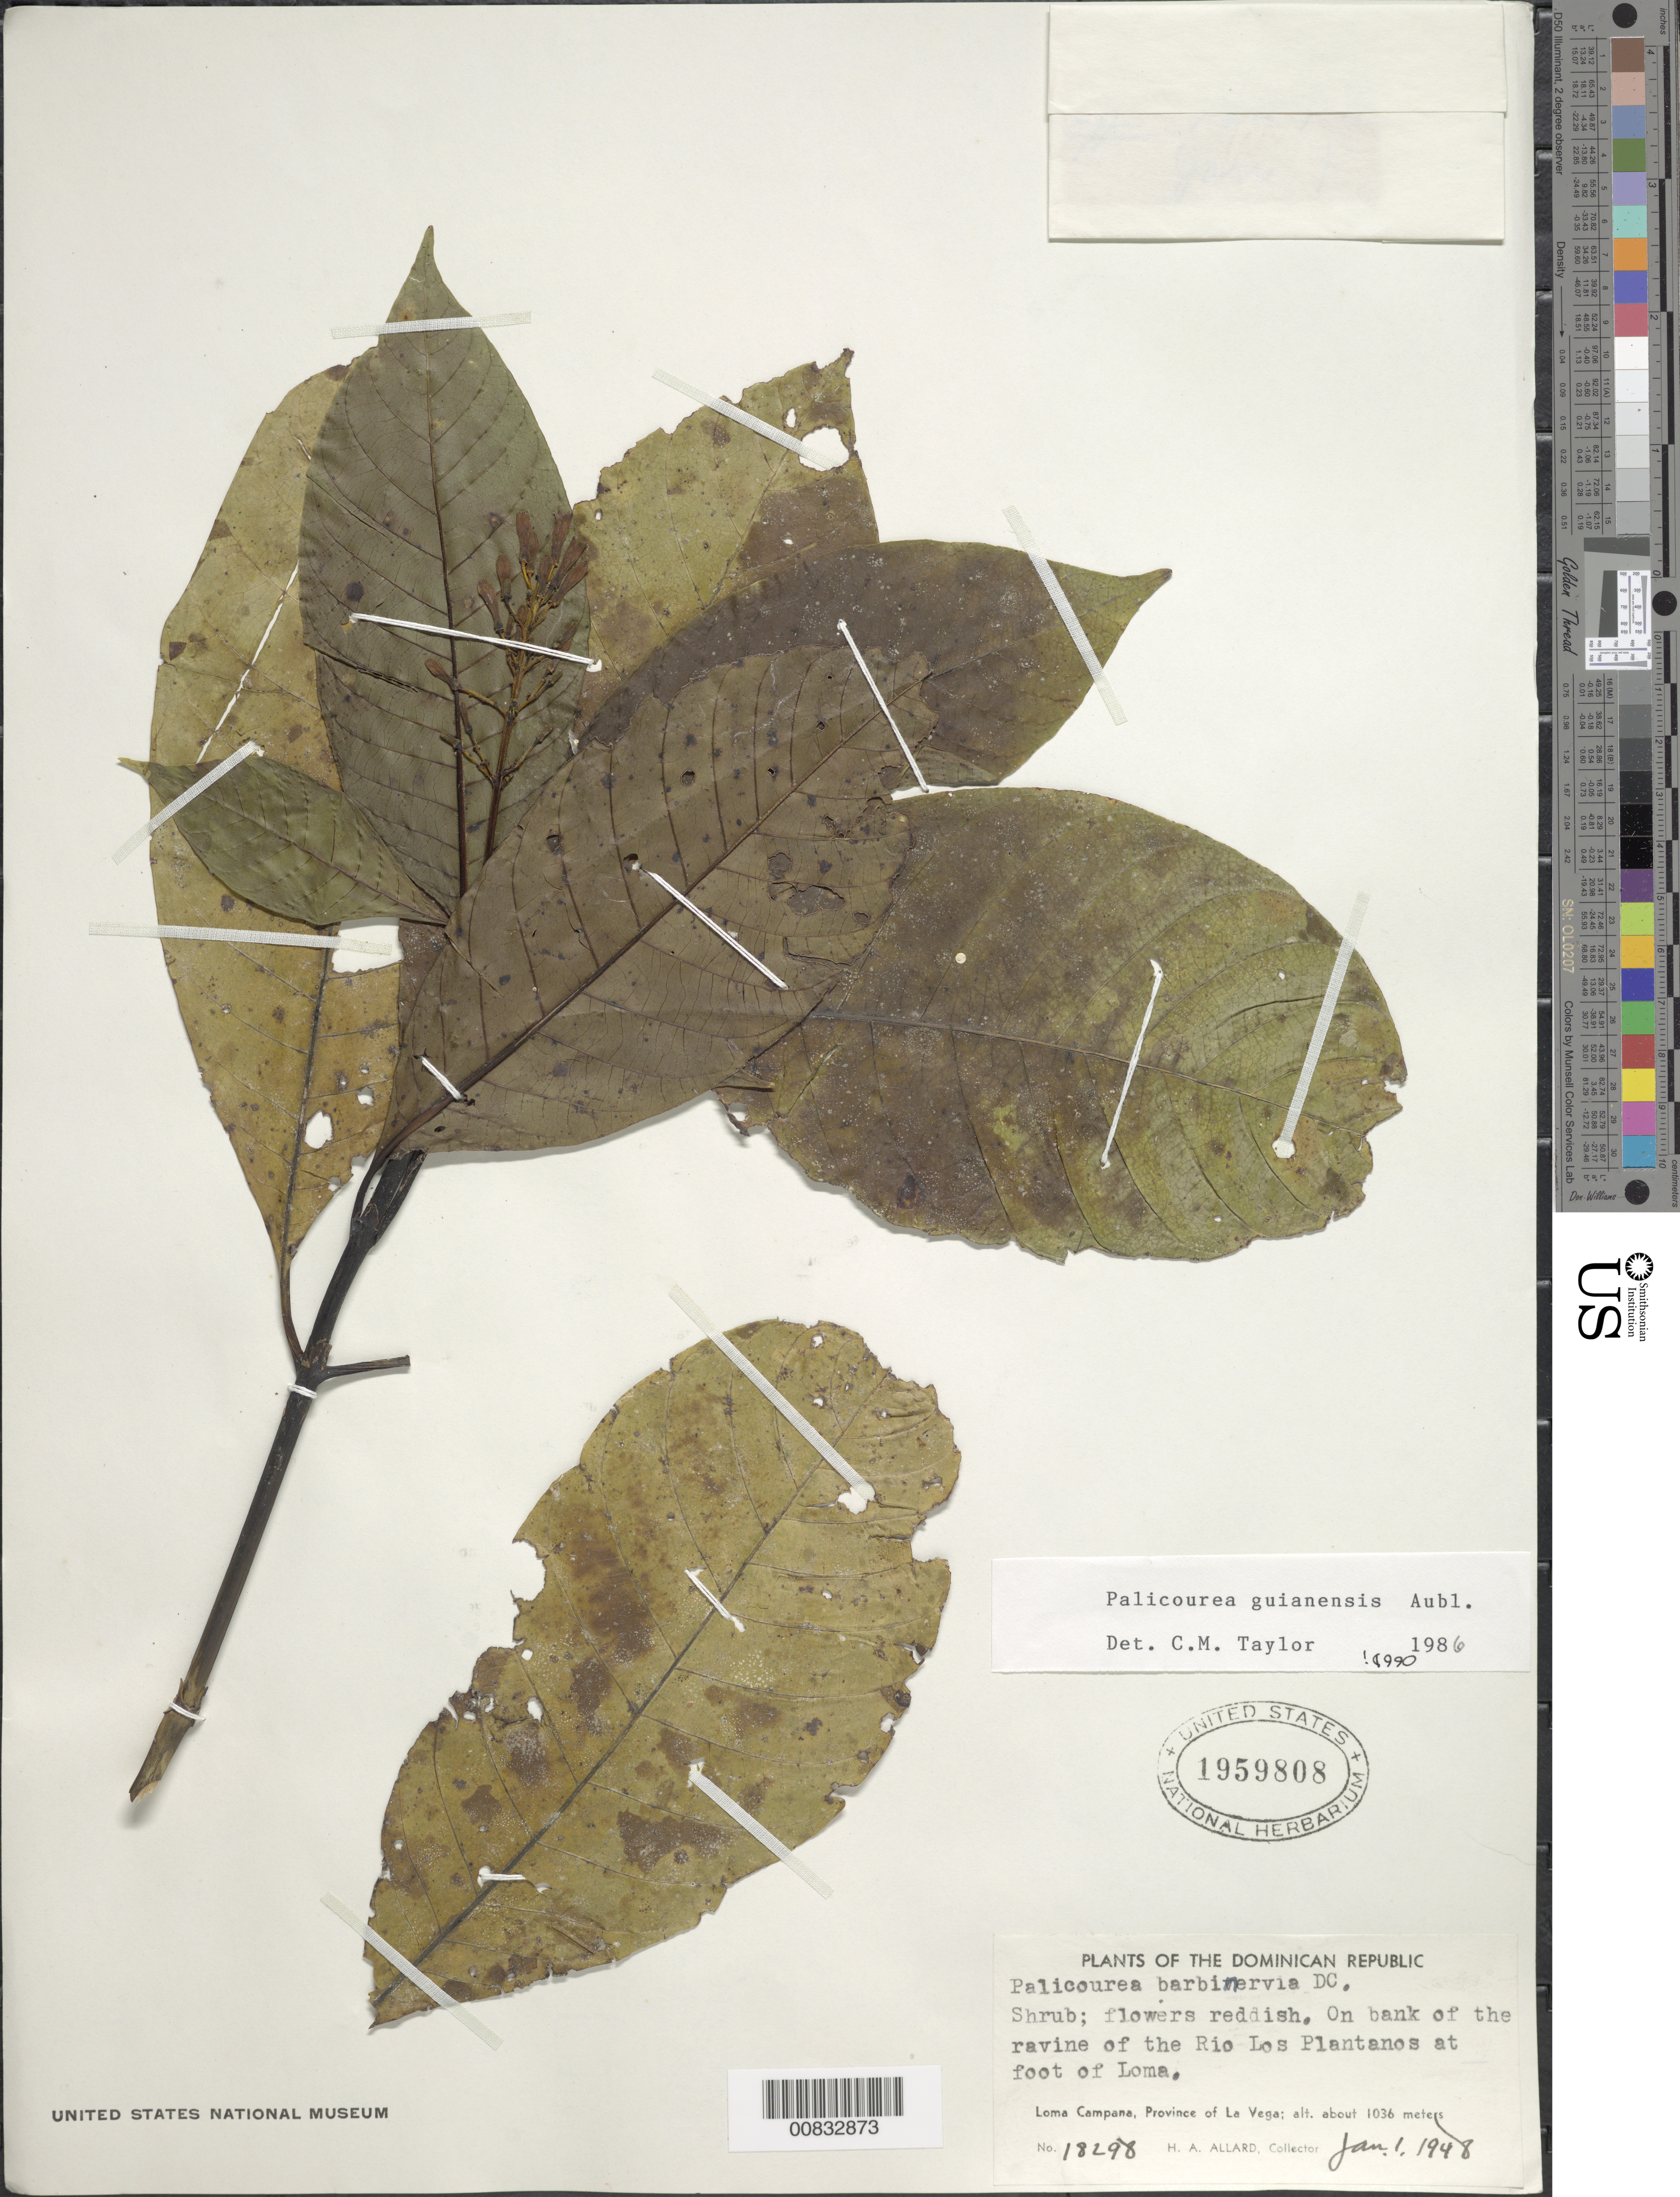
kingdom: Plantae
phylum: Tracheophyta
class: Magnoliopsida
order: Gentianales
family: Rubiaceae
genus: Palicourea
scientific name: Palicourea guianensis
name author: Aubl.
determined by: Taylor, Charlotte M.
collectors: H. A. Allard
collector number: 18298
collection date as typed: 01 Jan 1948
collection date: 1948-01-01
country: Dominican Republic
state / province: La Vega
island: Hispaniola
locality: Loma Campana, Rio Los Plantanos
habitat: On bank of ravine, at foot of loma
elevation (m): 1036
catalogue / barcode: US 1959808